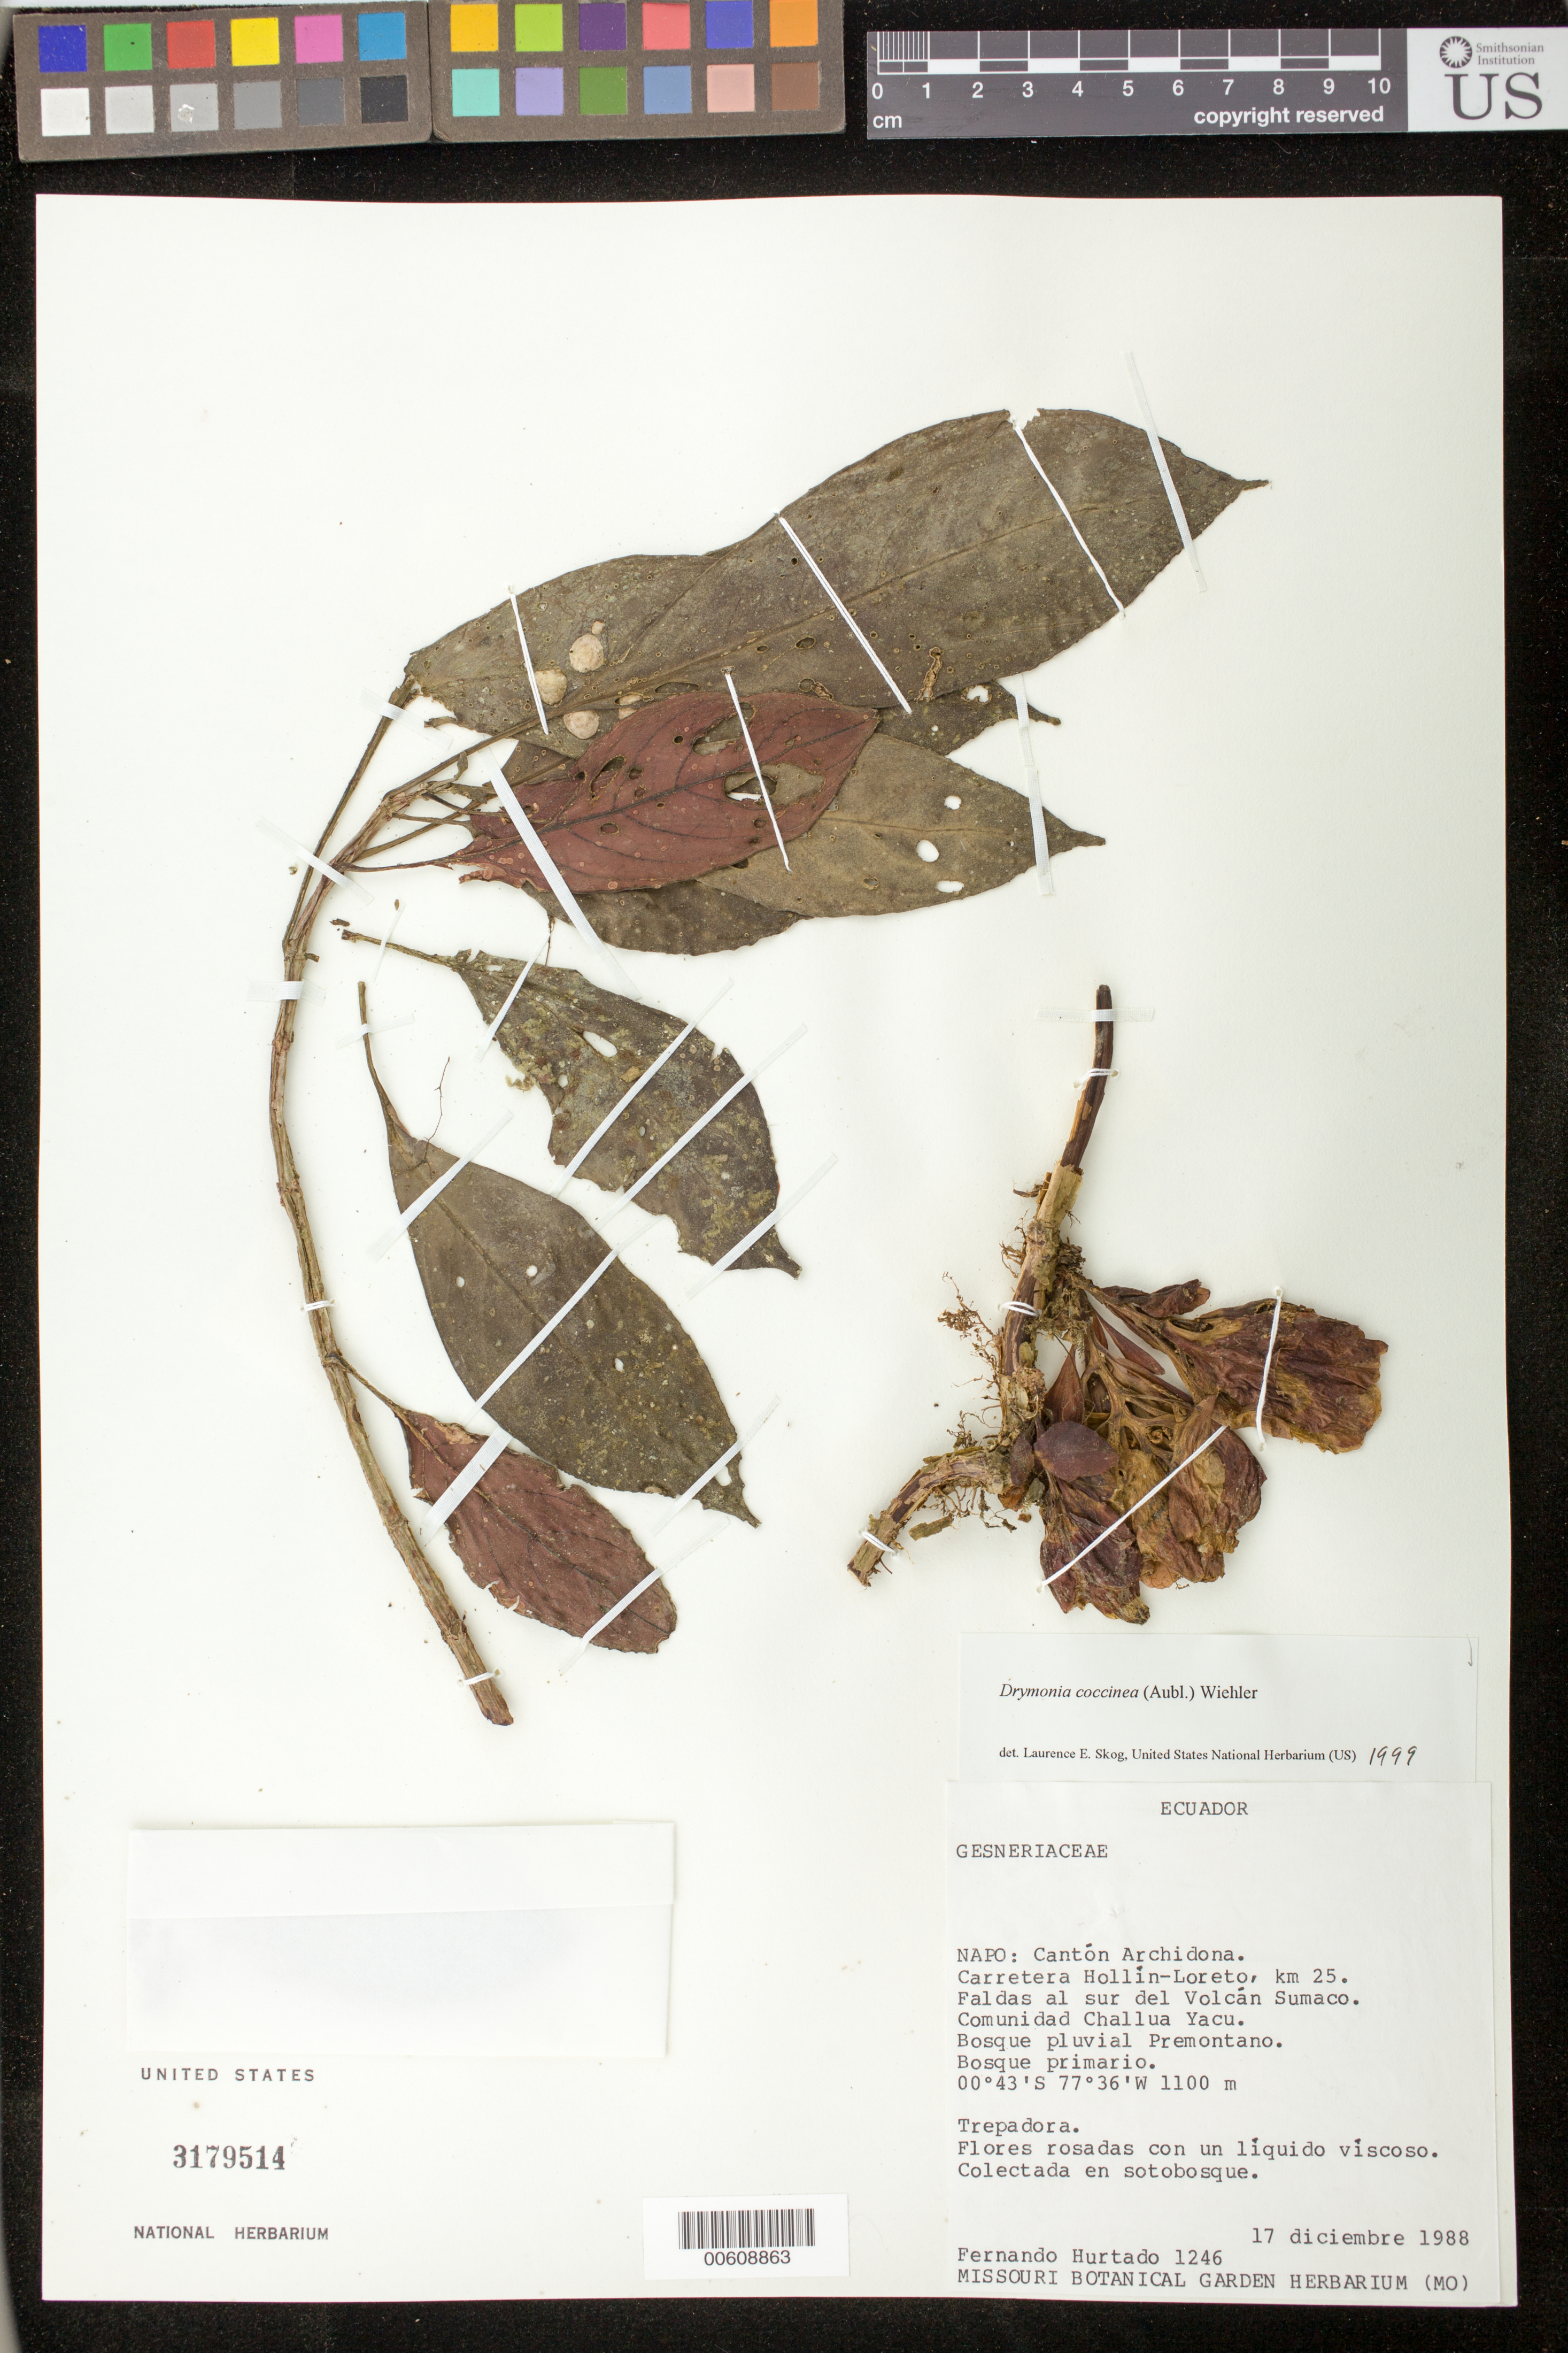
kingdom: Plantae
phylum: Tracheophyta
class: Magnoliopsida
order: Lamiales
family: Gesneriaceae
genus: Drymonia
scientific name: Drymonia coccinea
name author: (Aubl.) Wiehler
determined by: Skog, Laurence E.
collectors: F. Hurtado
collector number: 1246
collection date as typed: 17 Dec 1988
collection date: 1988-12-17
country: Ecuador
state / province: Napo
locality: Cantón Archidona; Carretera Hollín - Loreto, km 25, faldas al S del Volcán Sumaco, comunidad Challua Yacu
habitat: Bosque pluvial premontano; bosque primario; colectada en sotobosque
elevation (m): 1100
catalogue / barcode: US 3179514